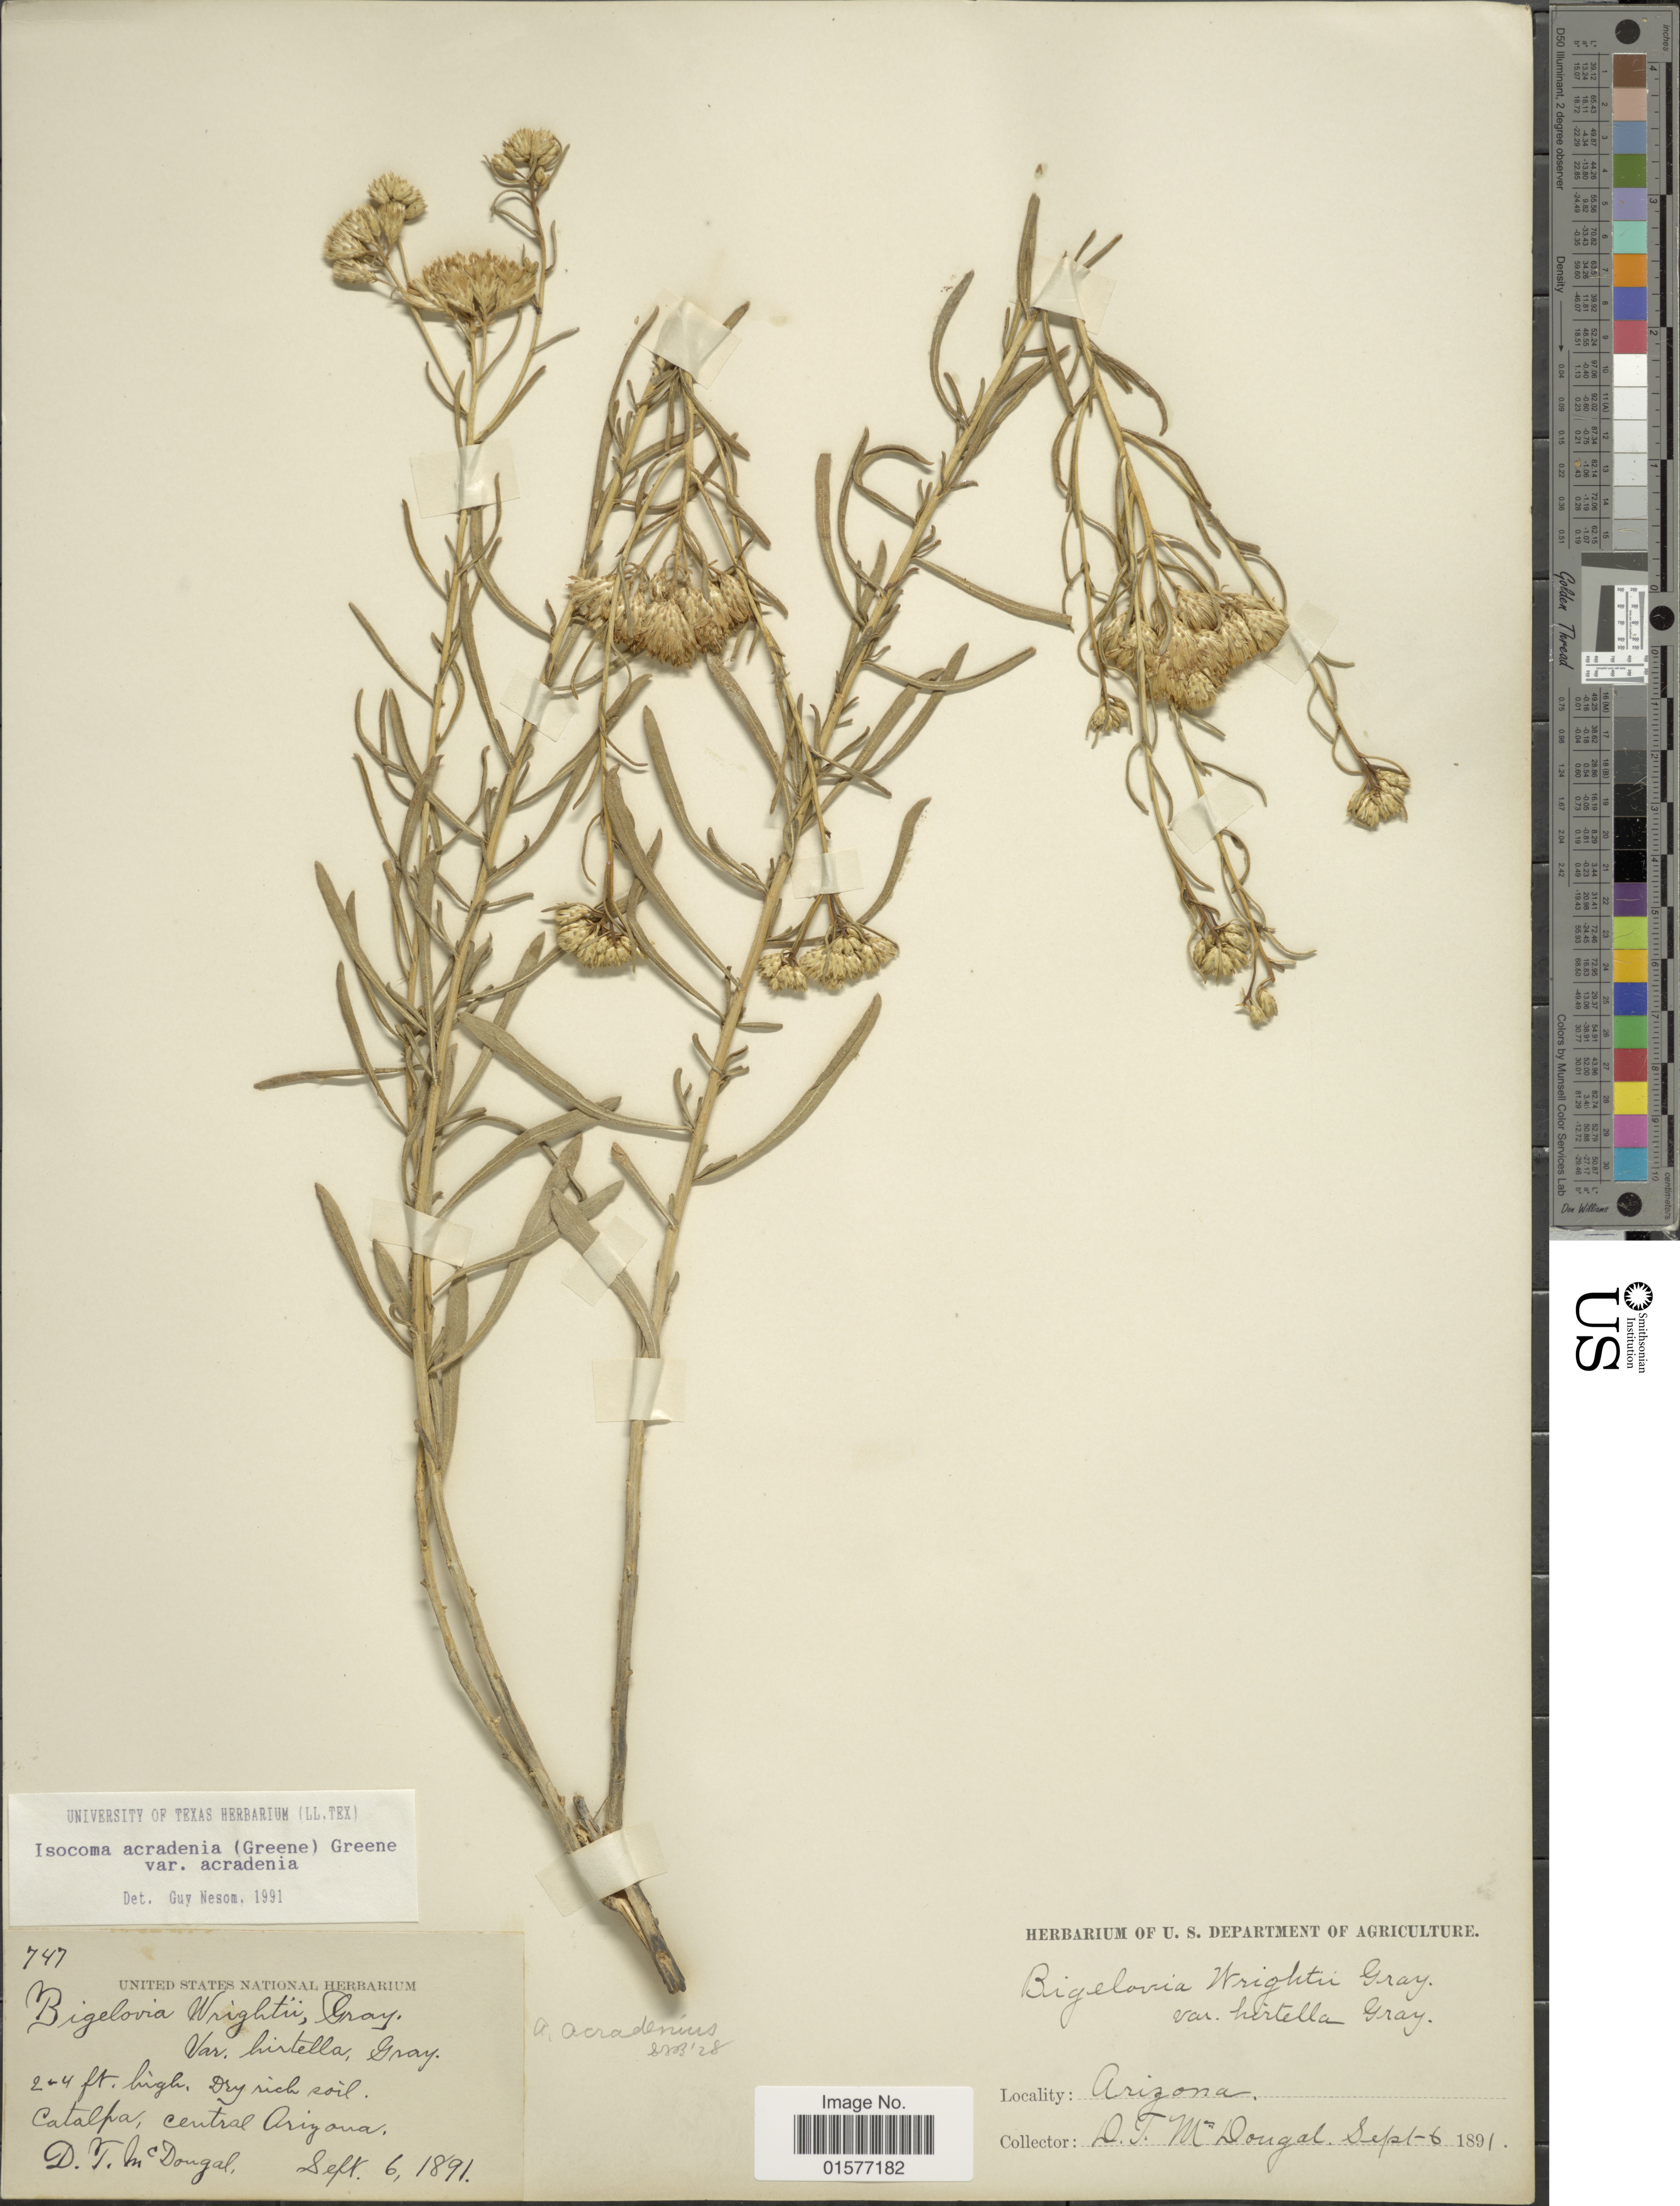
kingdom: Plantae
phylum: Tracheophyta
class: Magnoliopsida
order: Asterales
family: Asteraceae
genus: Isocoma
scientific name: Isocoma acradenia var. acradenia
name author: (Greene) Greene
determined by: Urbatsch, Lowell E., Curator (LSU), Louisiana State University (UNITED STATES)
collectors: D. T. MacDougal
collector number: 747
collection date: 1891-09-06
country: United States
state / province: Arizona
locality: Catalpa, Central Arizona